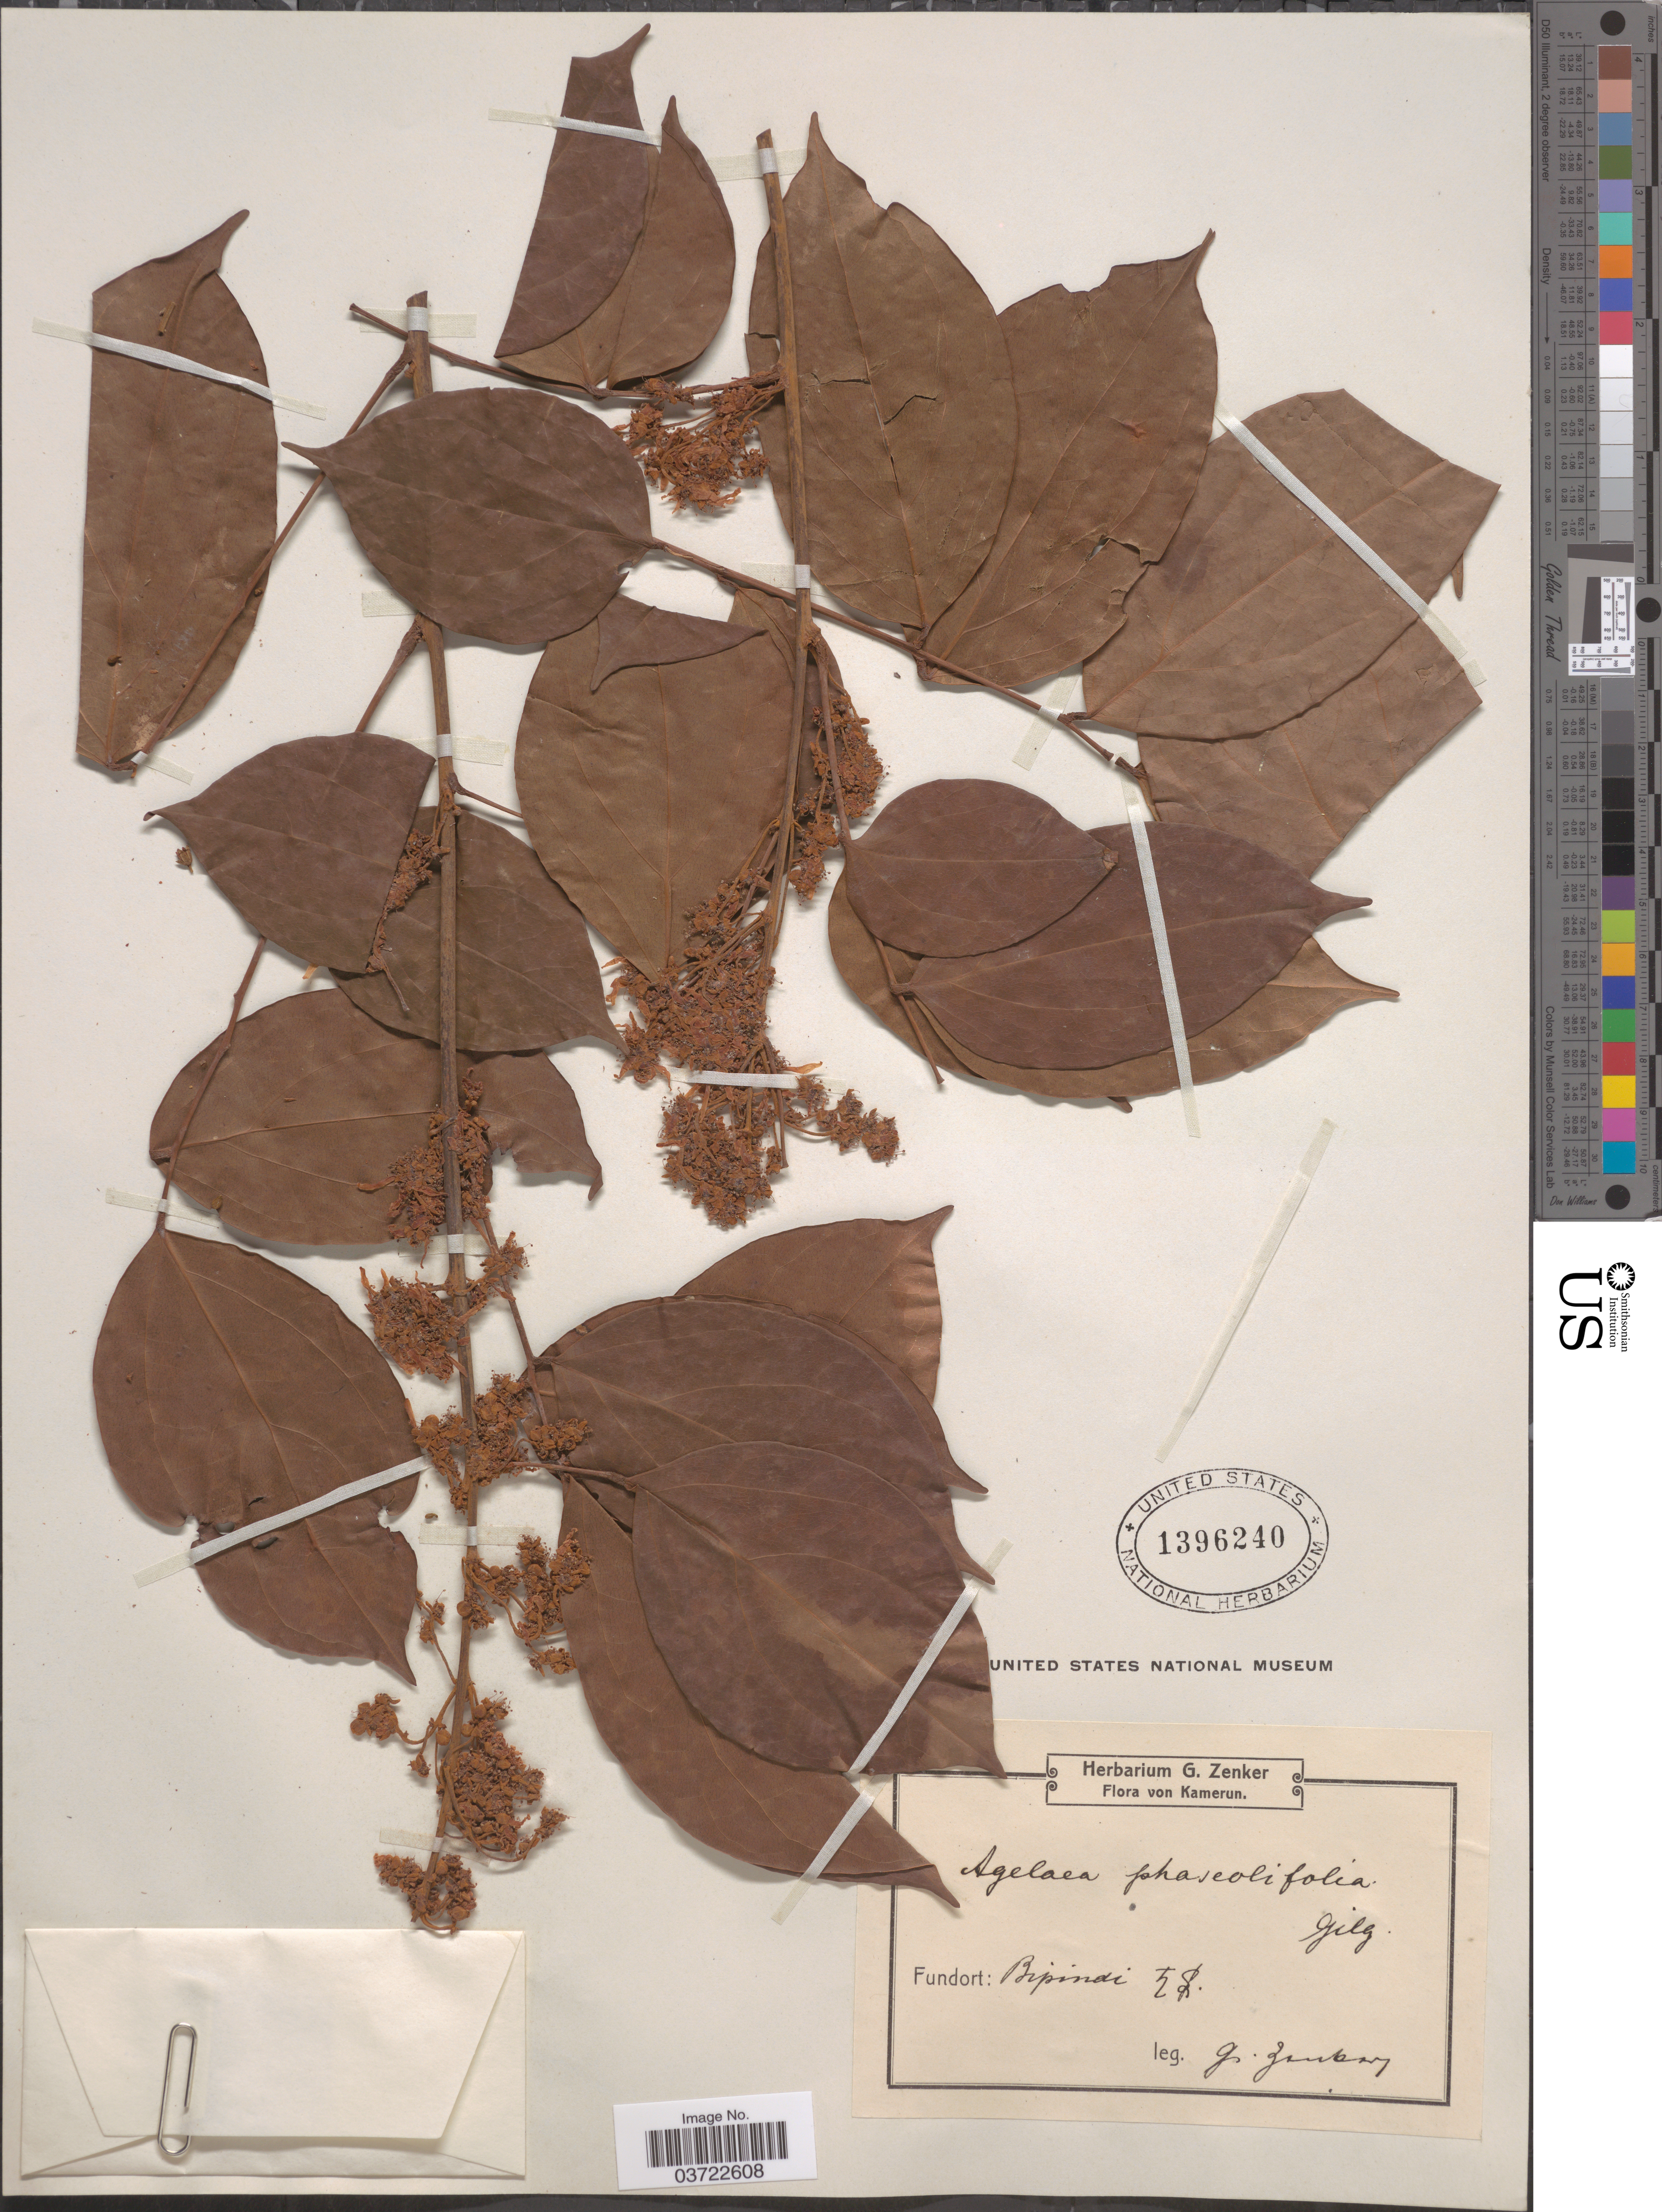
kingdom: Plantae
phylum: Tracheophyta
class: Magnoliopsida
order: Oxalidales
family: Connaraceae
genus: Agelaea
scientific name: Agelaea pentagyna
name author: (Lam.) Baill.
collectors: G. A. Zenker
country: Cameroon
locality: Kamerun. Fundort: Bipindi [illegible text].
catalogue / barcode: US 1396240